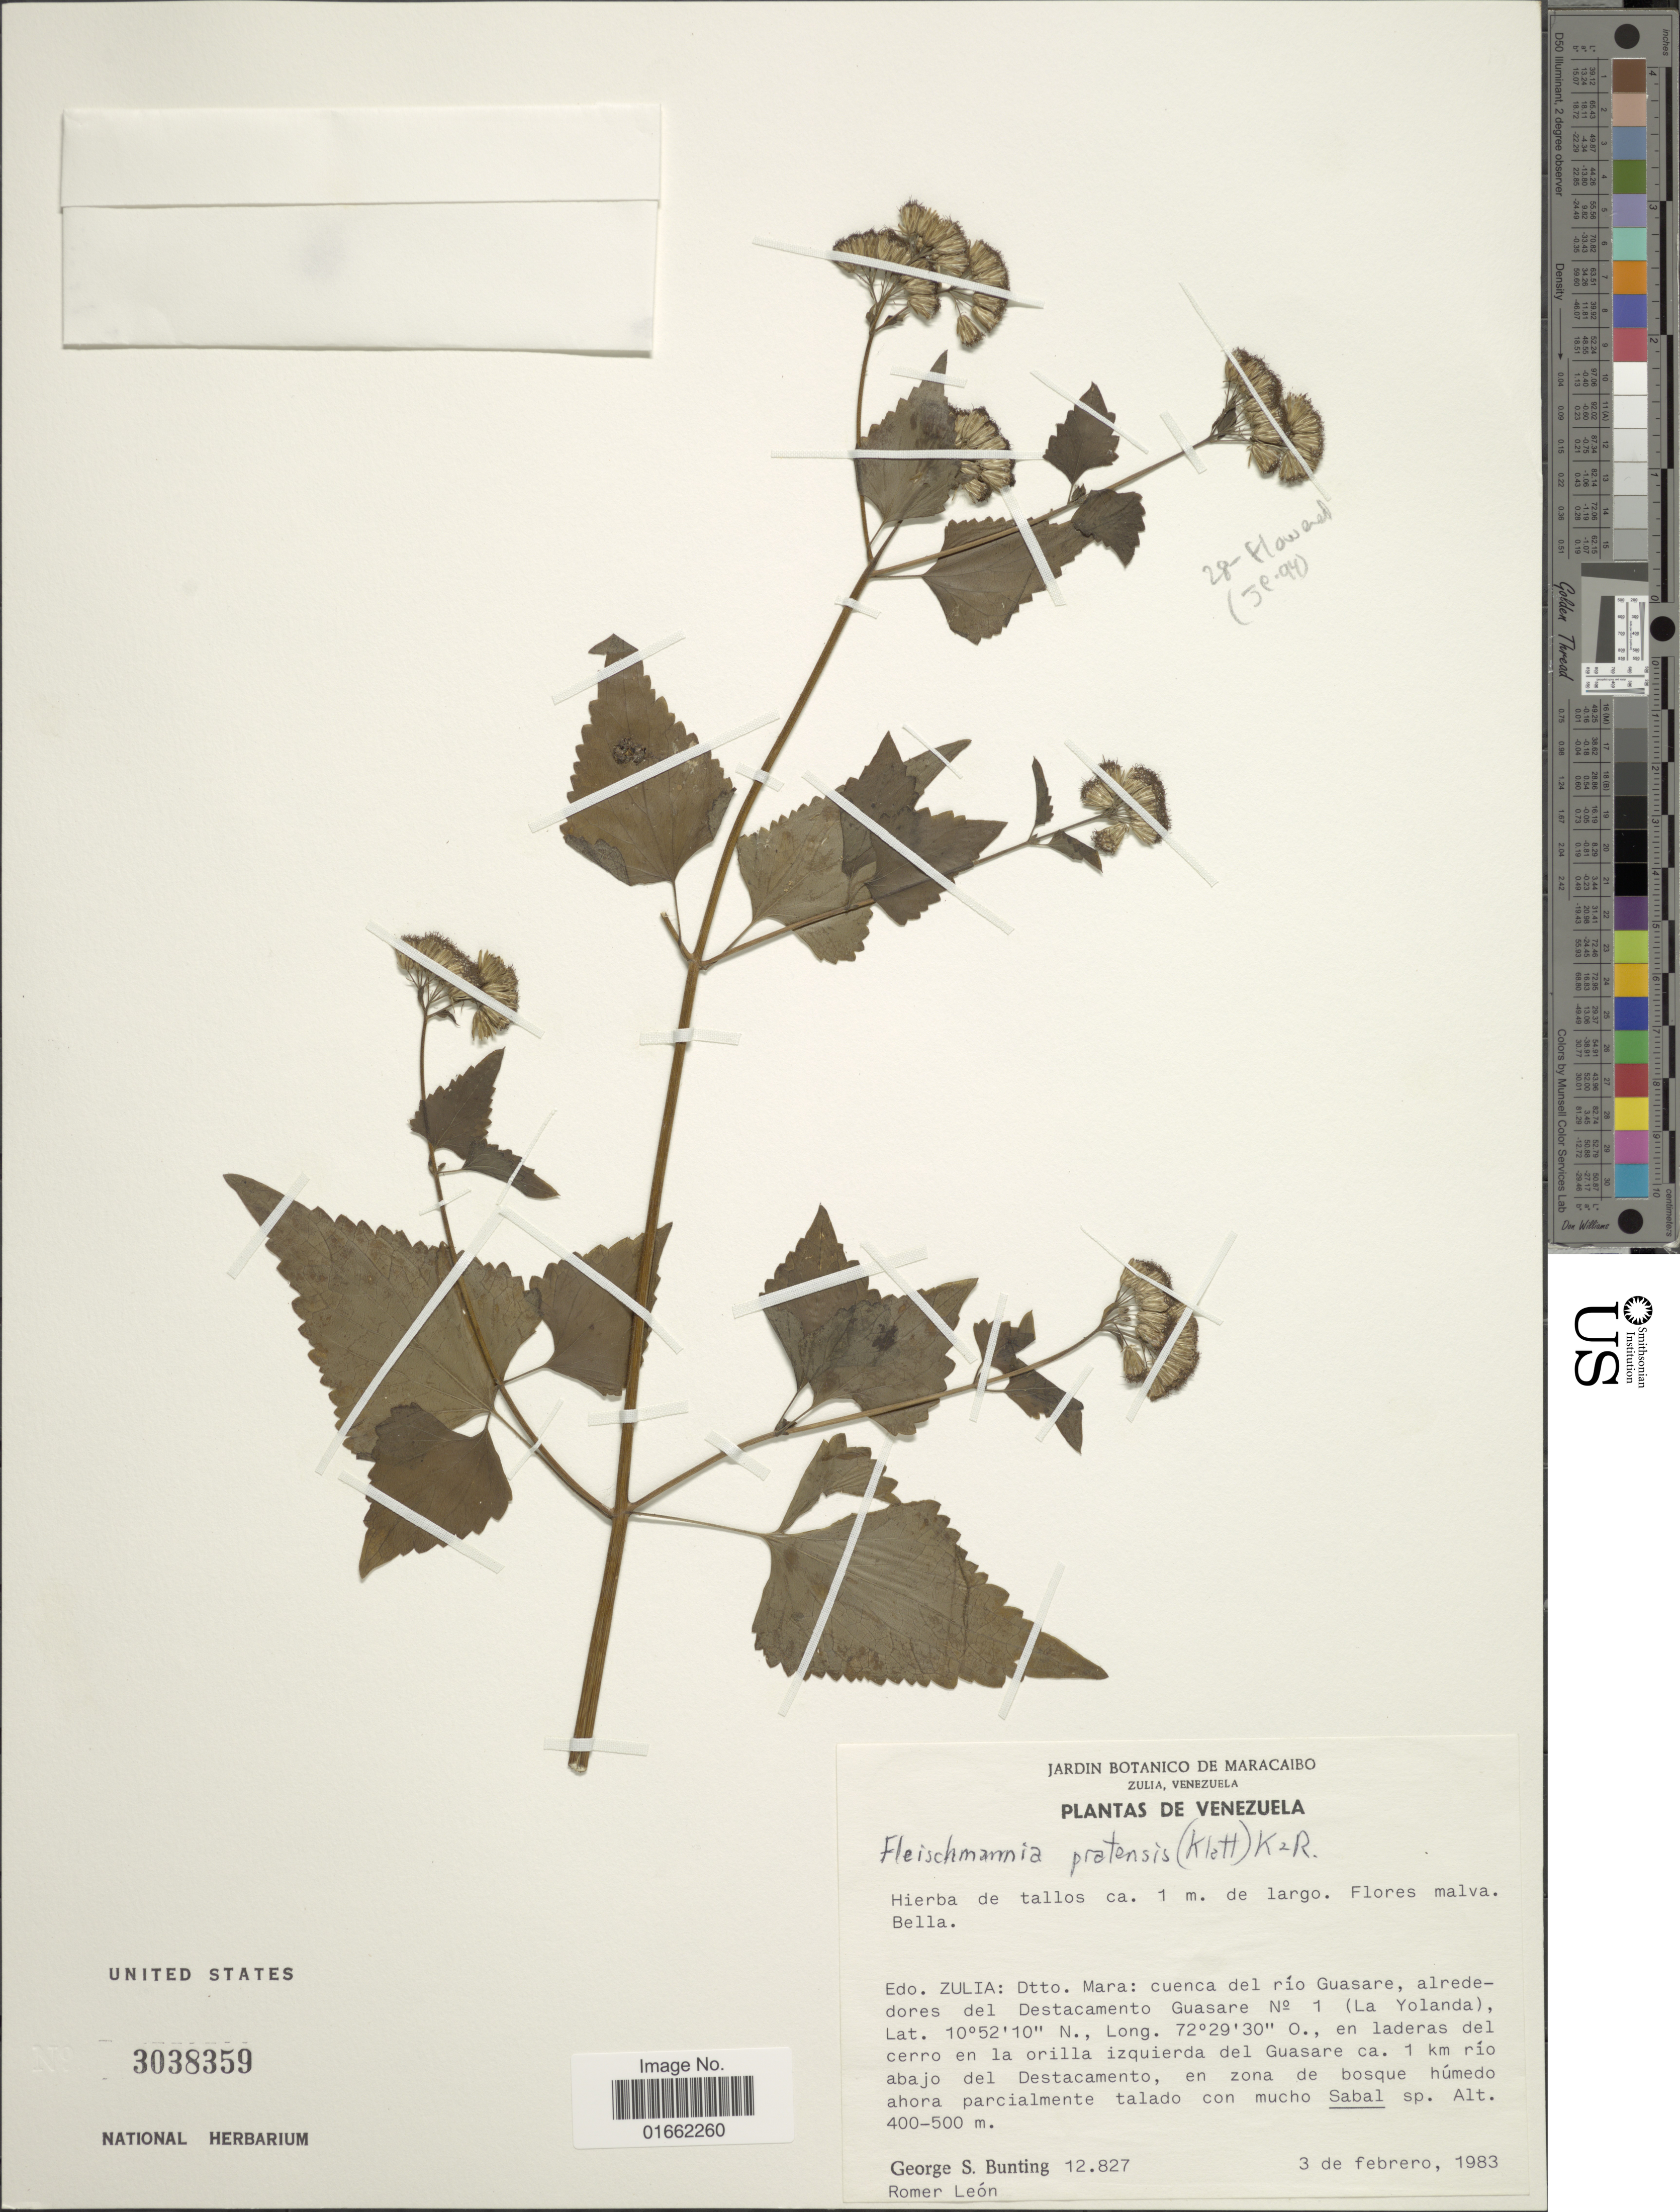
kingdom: Plantae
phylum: Tracheophyta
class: Magnoliopsida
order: Asterales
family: Asteraceae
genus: Fleischmannia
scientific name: Fleischmannia pratensis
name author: (Klatt) R.M. King & H. Rob.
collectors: G. S. Bunting & R. León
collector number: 12827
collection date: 1983-02-03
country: Venezuela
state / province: Zulia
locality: Edo. Zulia: Dtto. Mara: cuenca del río Guasare, alrededores del Destacamento Guasare No1 (La Yolanda), en laderas del cerro en la orilla izquierda del Guasare ca. 1 km río abajo del Destacamento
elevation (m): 400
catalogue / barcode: US 3038359